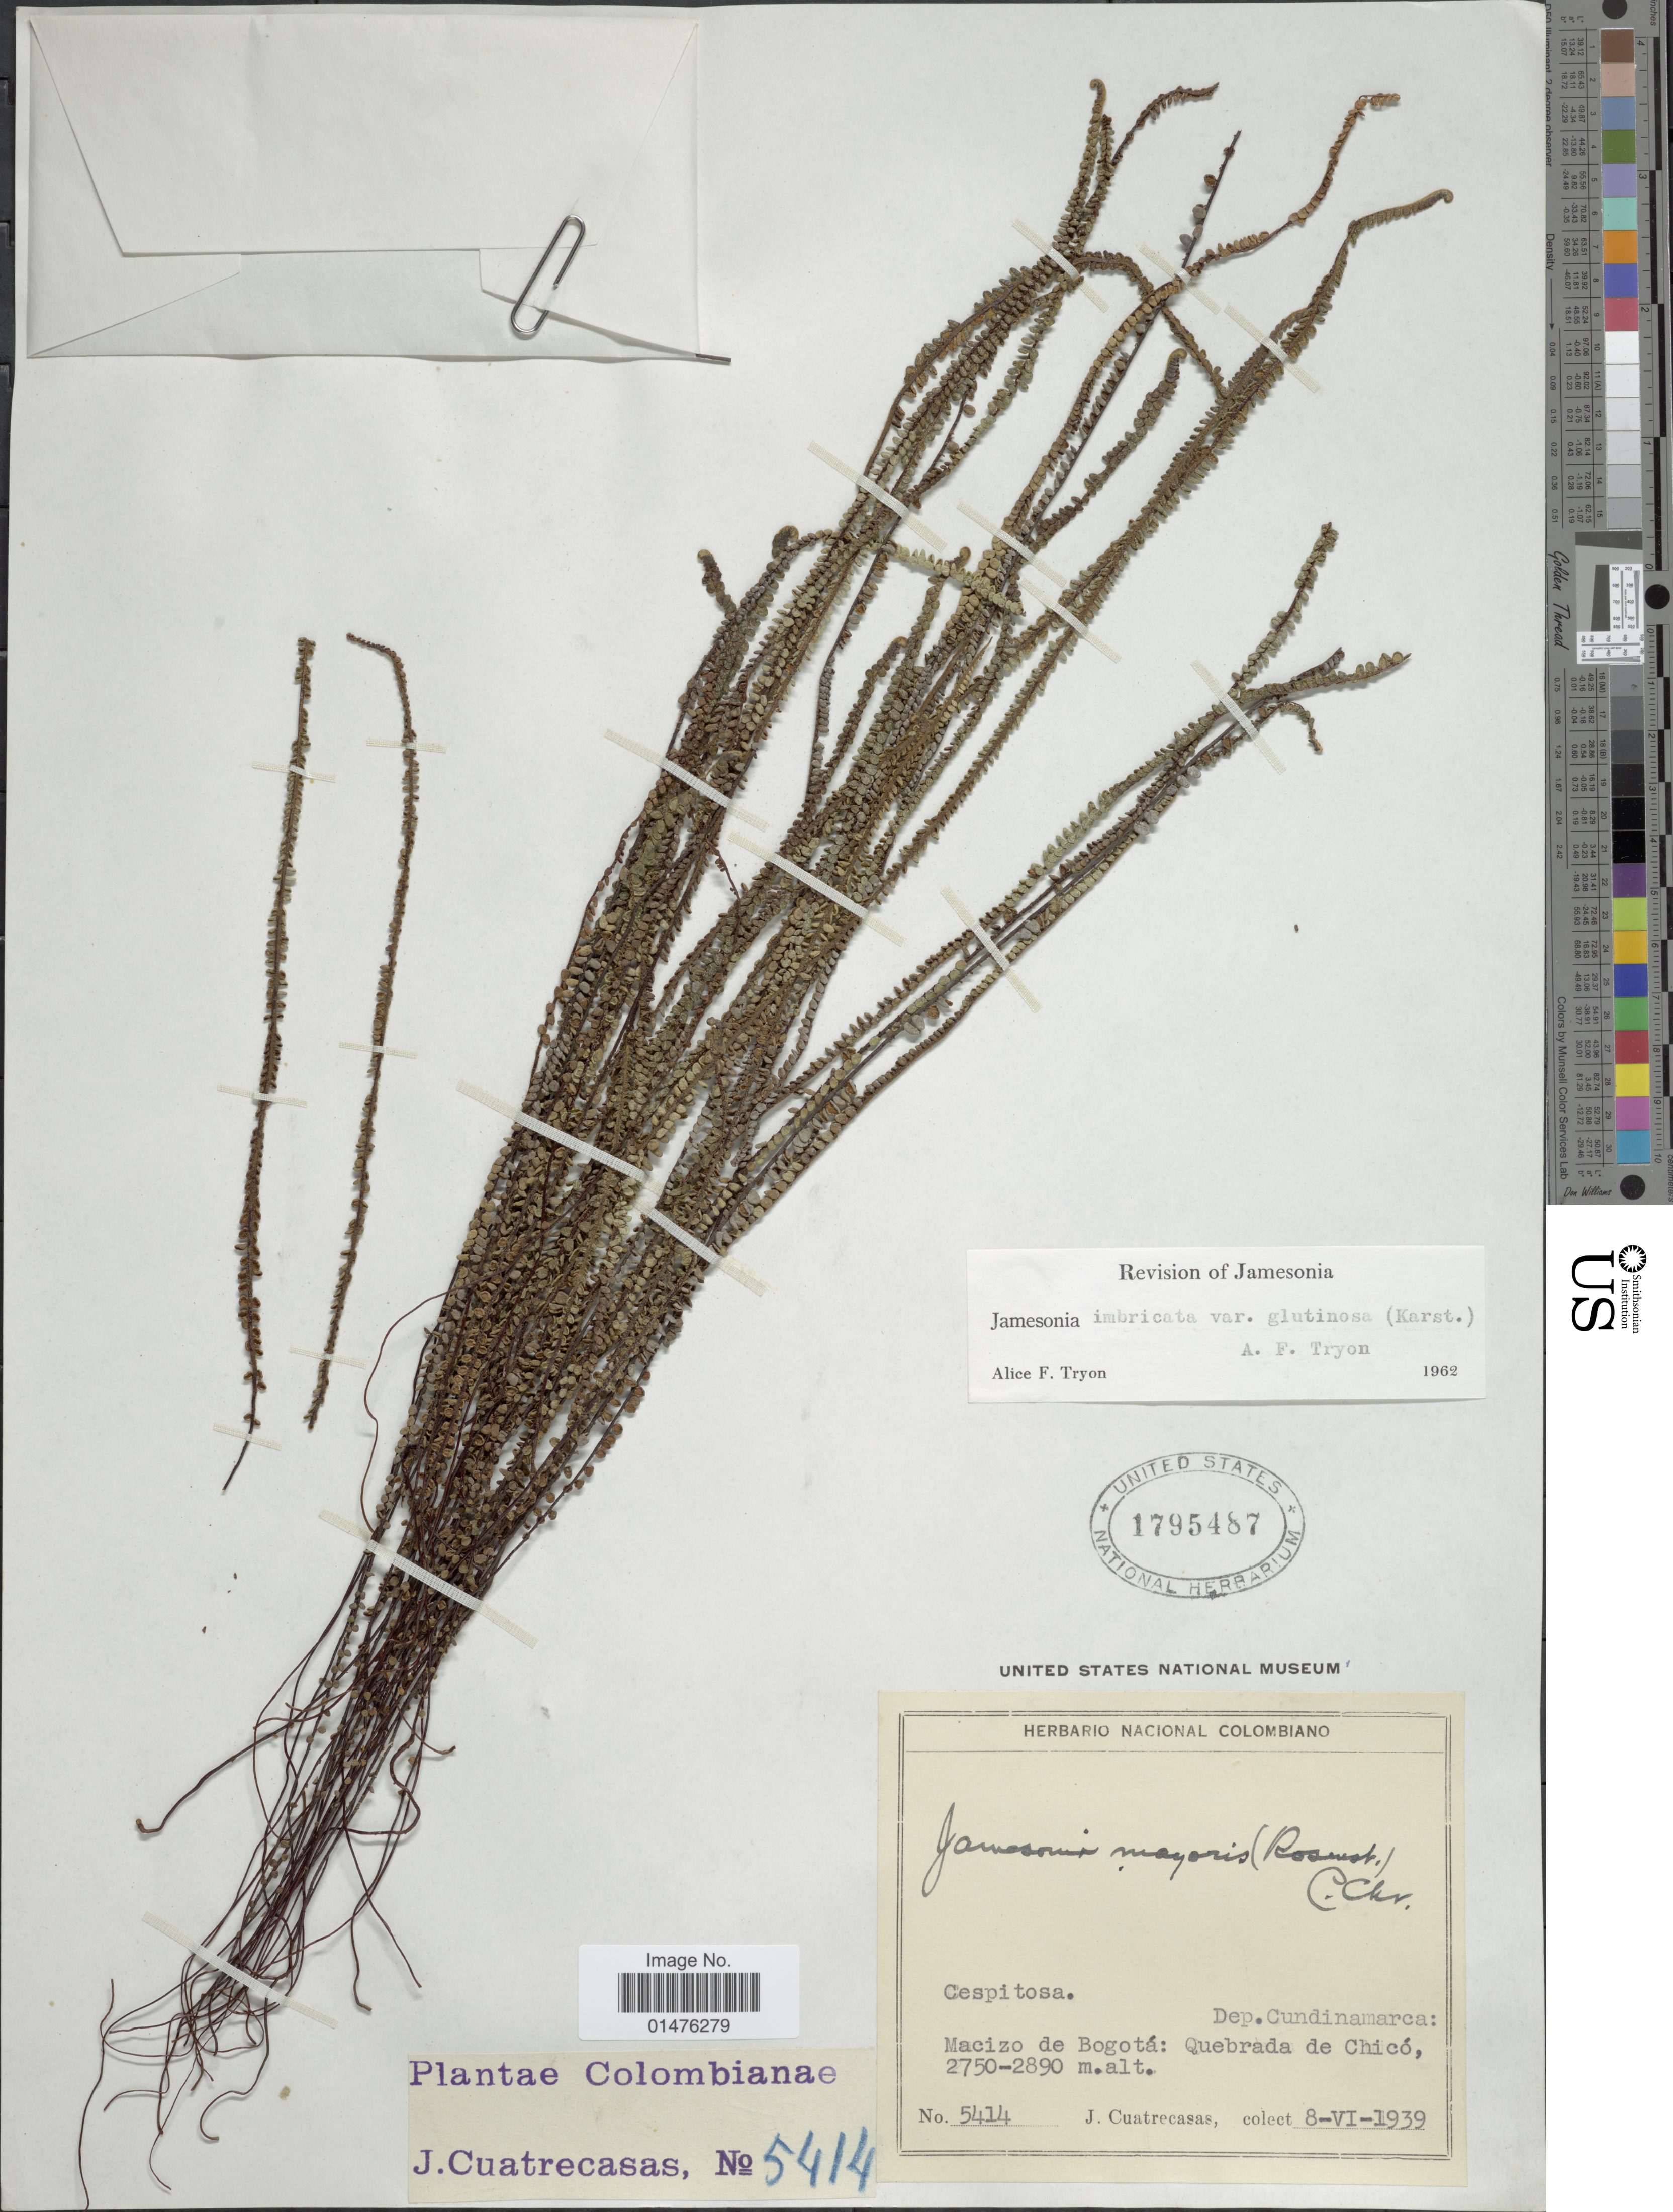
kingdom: Plantae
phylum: Tracheophyta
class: Polypodiopsida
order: Polypodiales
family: Pteridaceae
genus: Jamesonia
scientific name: Jamesonia imbricata var. glutinosa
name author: (H. Karst.) A.F. Tryon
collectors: J. Cuatrecasas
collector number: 5414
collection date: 1939-06-08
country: Colombia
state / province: Cundinamarca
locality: Dep. Cundinamarca: Macizo de Bogotá: Quebrada de Chicó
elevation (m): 2750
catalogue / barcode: US 1795487